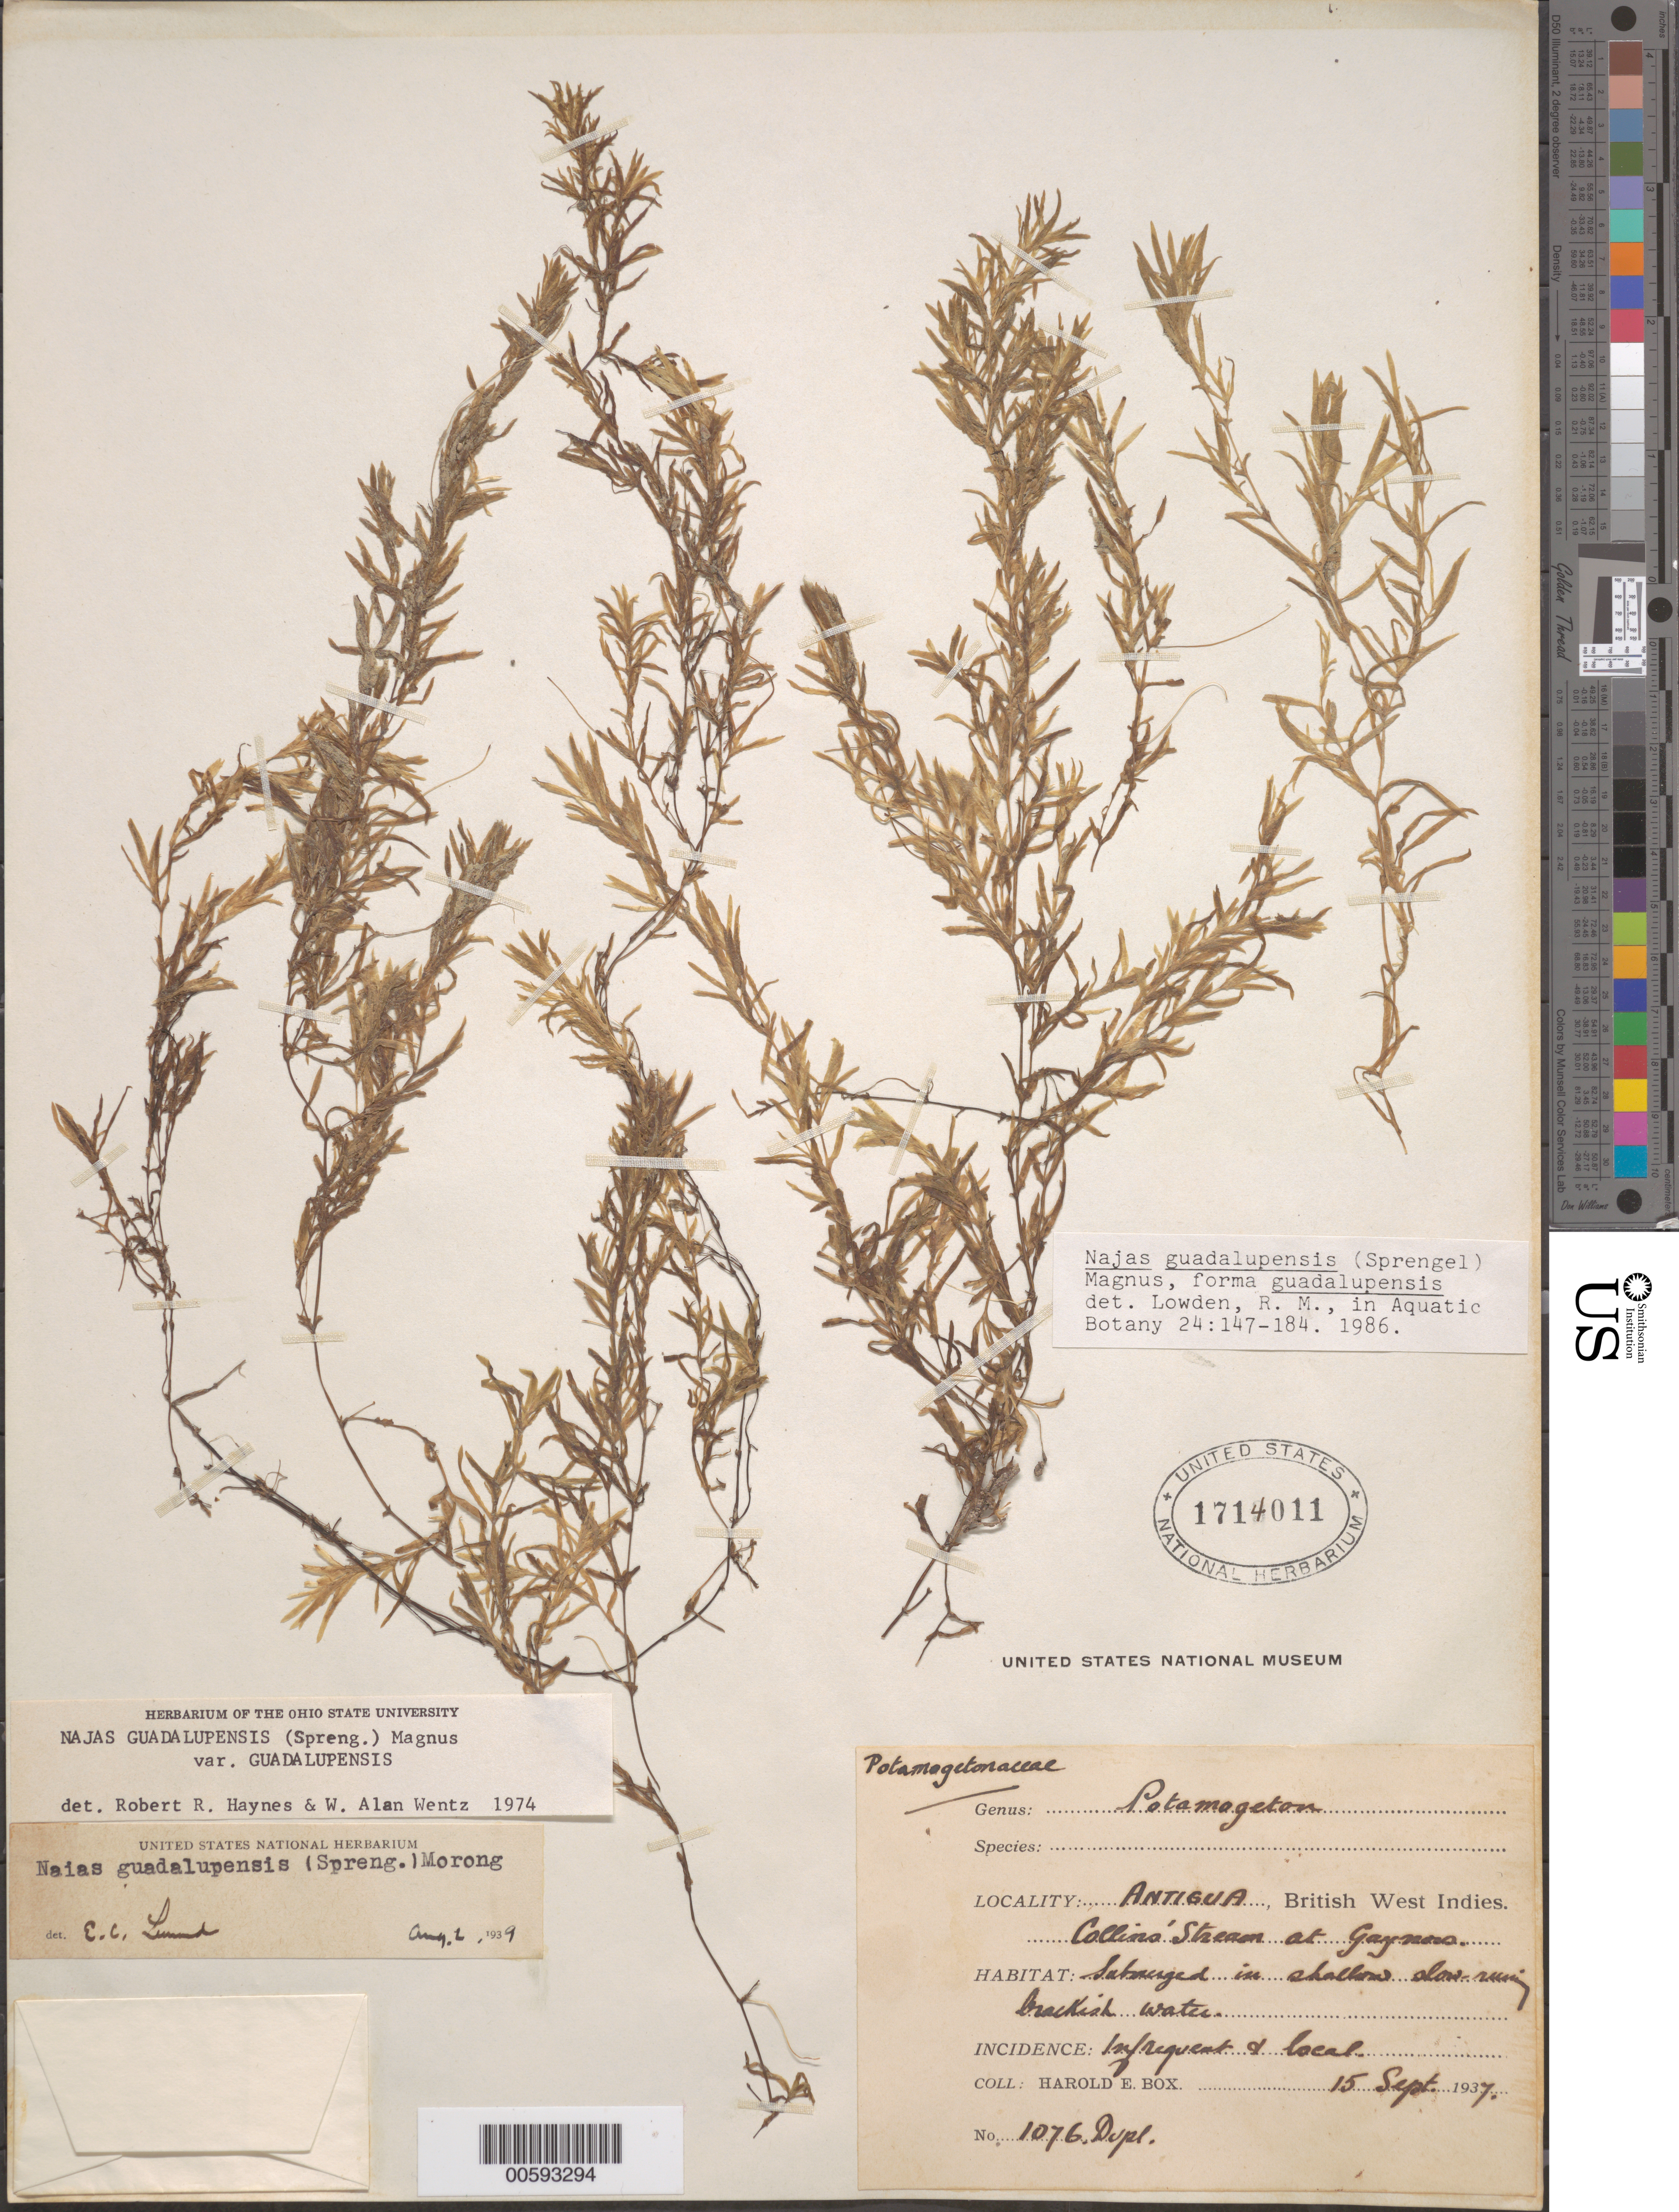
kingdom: Plantae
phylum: Tracheophyta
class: Liliopsida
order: Alismatales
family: Hydrocharitaceae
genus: Najas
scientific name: Najas guadalupensis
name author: (Spreng.) Magnus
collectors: H. E. Box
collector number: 1076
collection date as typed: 15 Sep 1937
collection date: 1937-09-15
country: Antigua and Barbuda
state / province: Saint Philip (?)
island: Antigua ?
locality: Collins' Stream at Gaynas. [Gaynors in Saint Philip Parish?]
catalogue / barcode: US 1714011